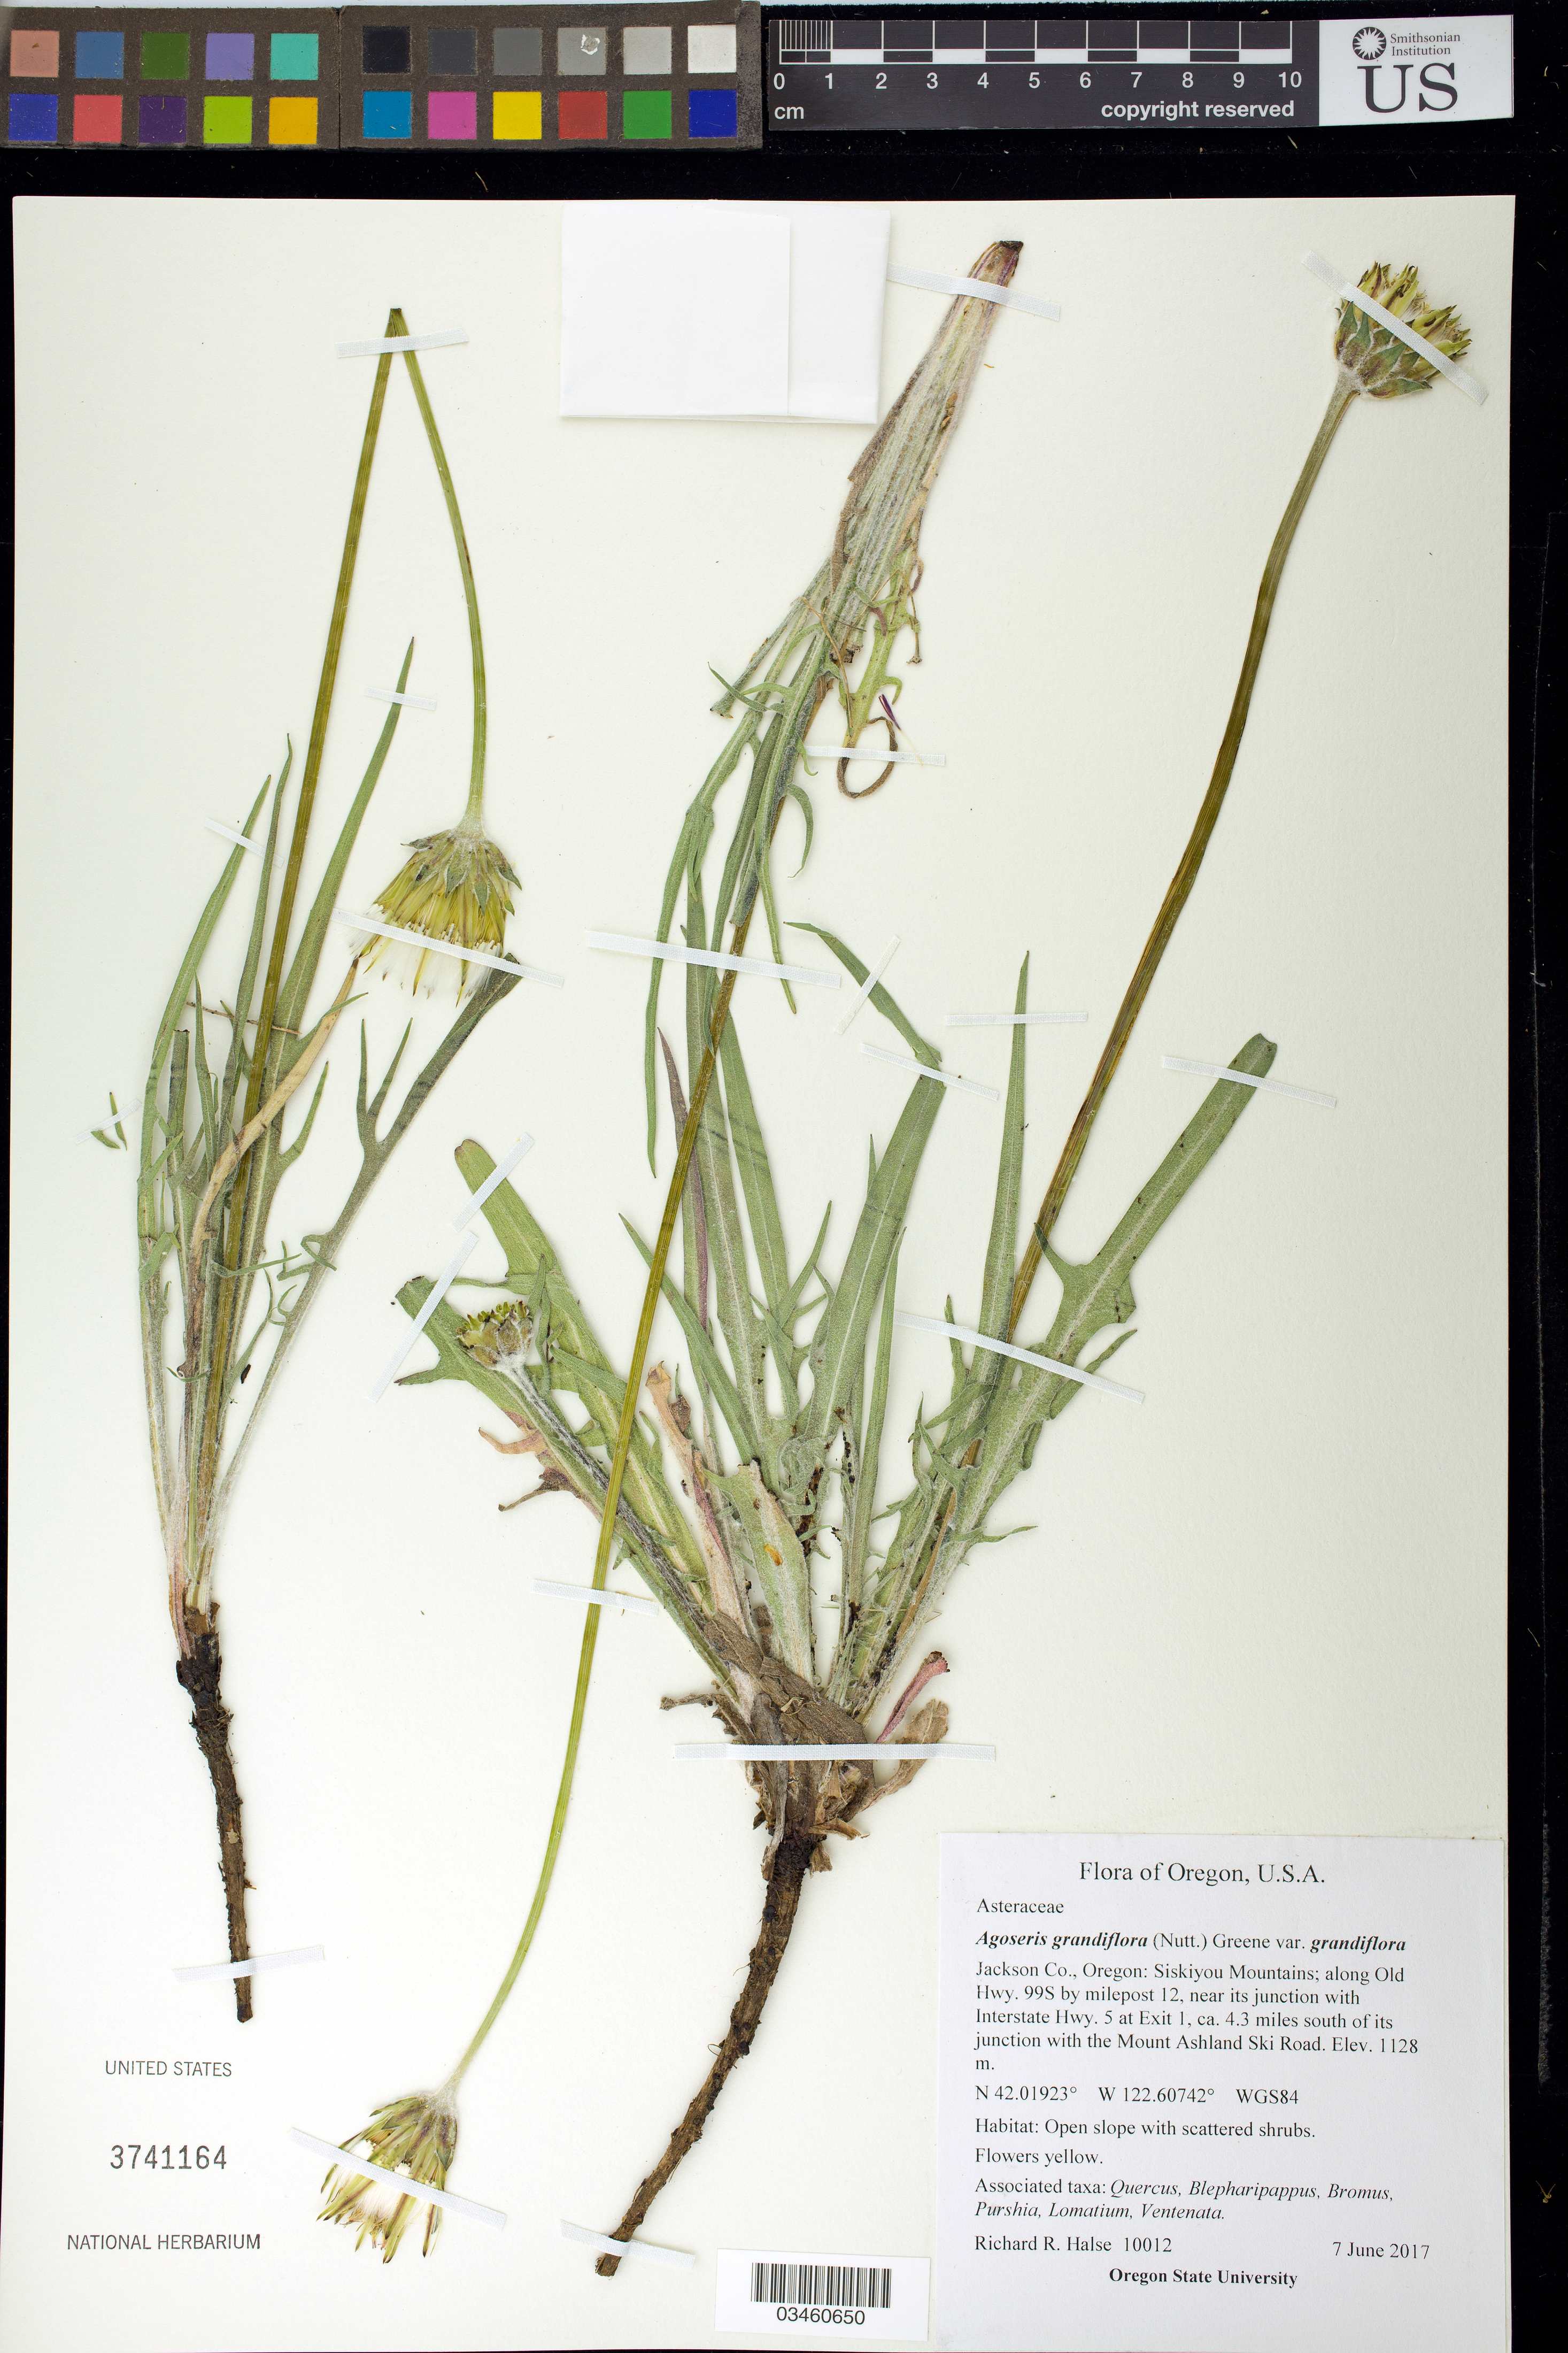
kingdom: Plantae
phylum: Tracheophyta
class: Magnoliopsida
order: Asterales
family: Asteraceae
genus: Agoseris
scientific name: Agoseris grandiflora var. grandiflora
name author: (Nutt.) Greene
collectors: R. Halse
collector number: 10012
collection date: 2017-06-07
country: United States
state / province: Oregon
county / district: Jackson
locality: Jackson Co., Oregon: Siskiyou Mountains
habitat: Open slope with scattered shrubs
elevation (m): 1128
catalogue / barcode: US 3741164